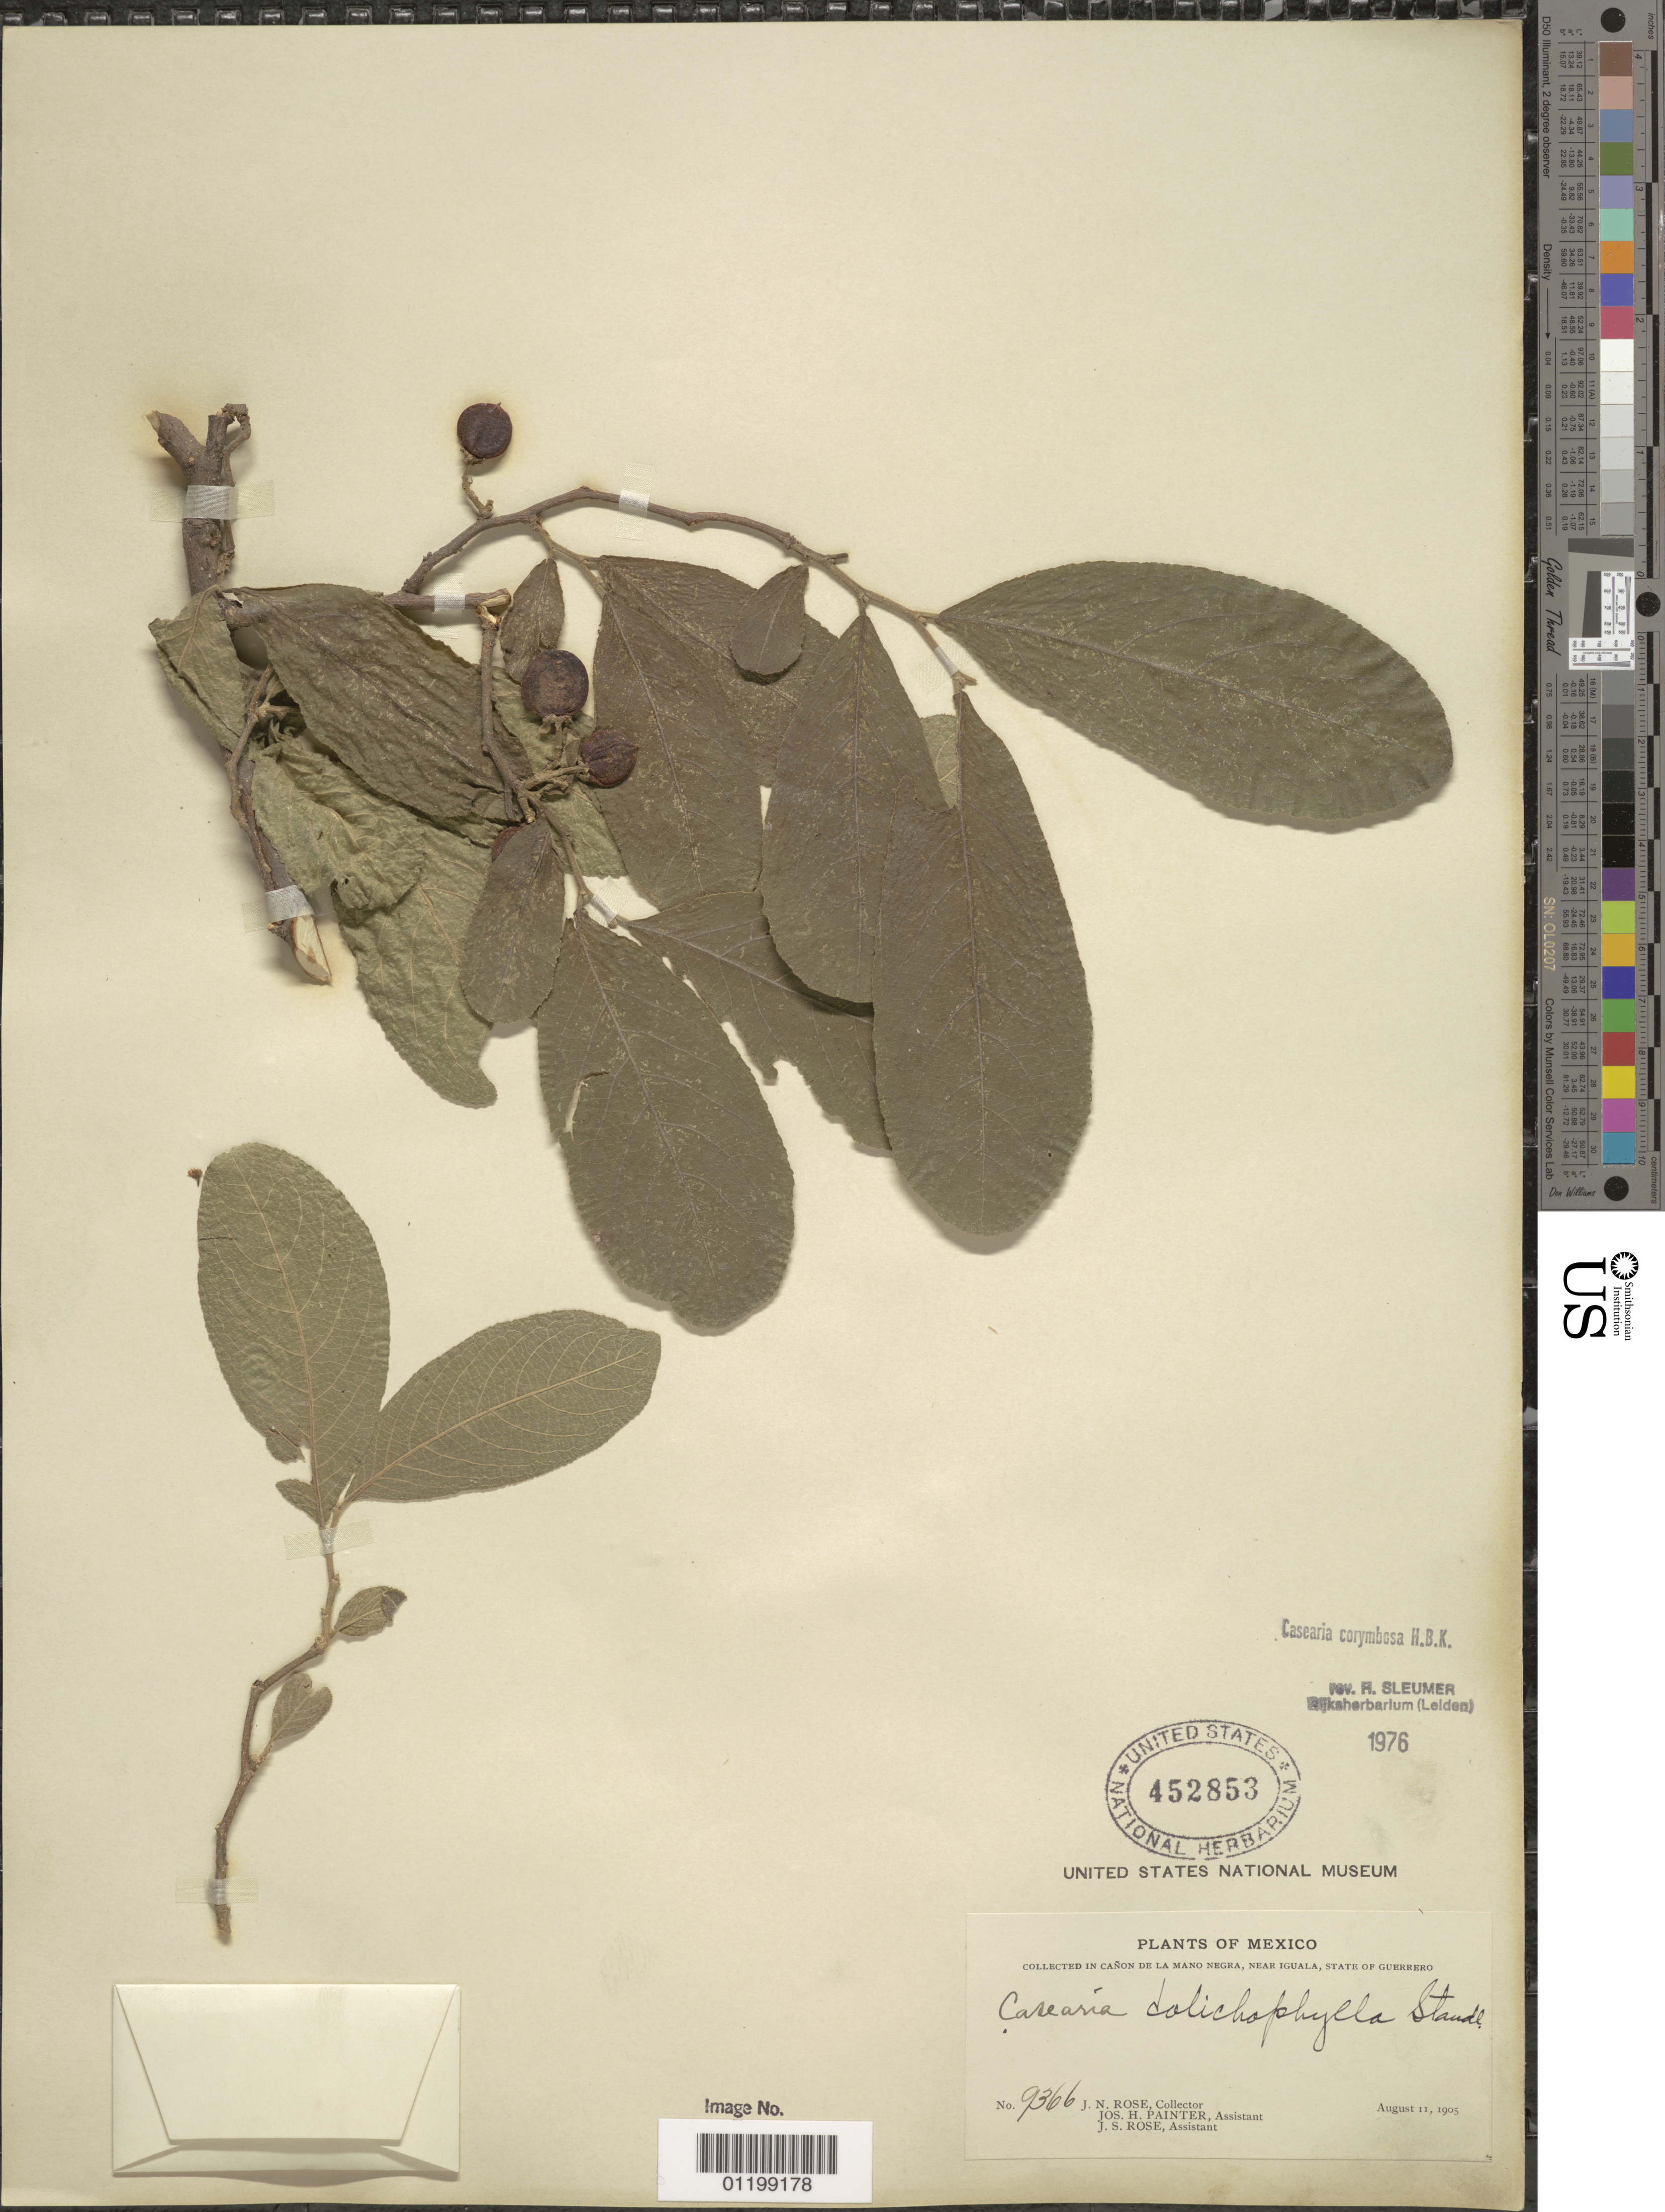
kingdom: Plantae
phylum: Tracheophyta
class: Magnoliopsida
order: Malpighiales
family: Salicaceae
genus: Casearia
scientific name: Casearia corymbosa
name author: Kunth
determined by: Sleumer, H. O.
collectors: J. N. Rose, J. H. Painter & J. S. Rose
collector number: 9366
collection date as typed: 11 Aug 1905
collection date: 1905-08-11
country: Mexico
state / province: Guerrero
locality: Canon de La Mano Negra, near Iguala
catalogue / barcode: US 452853